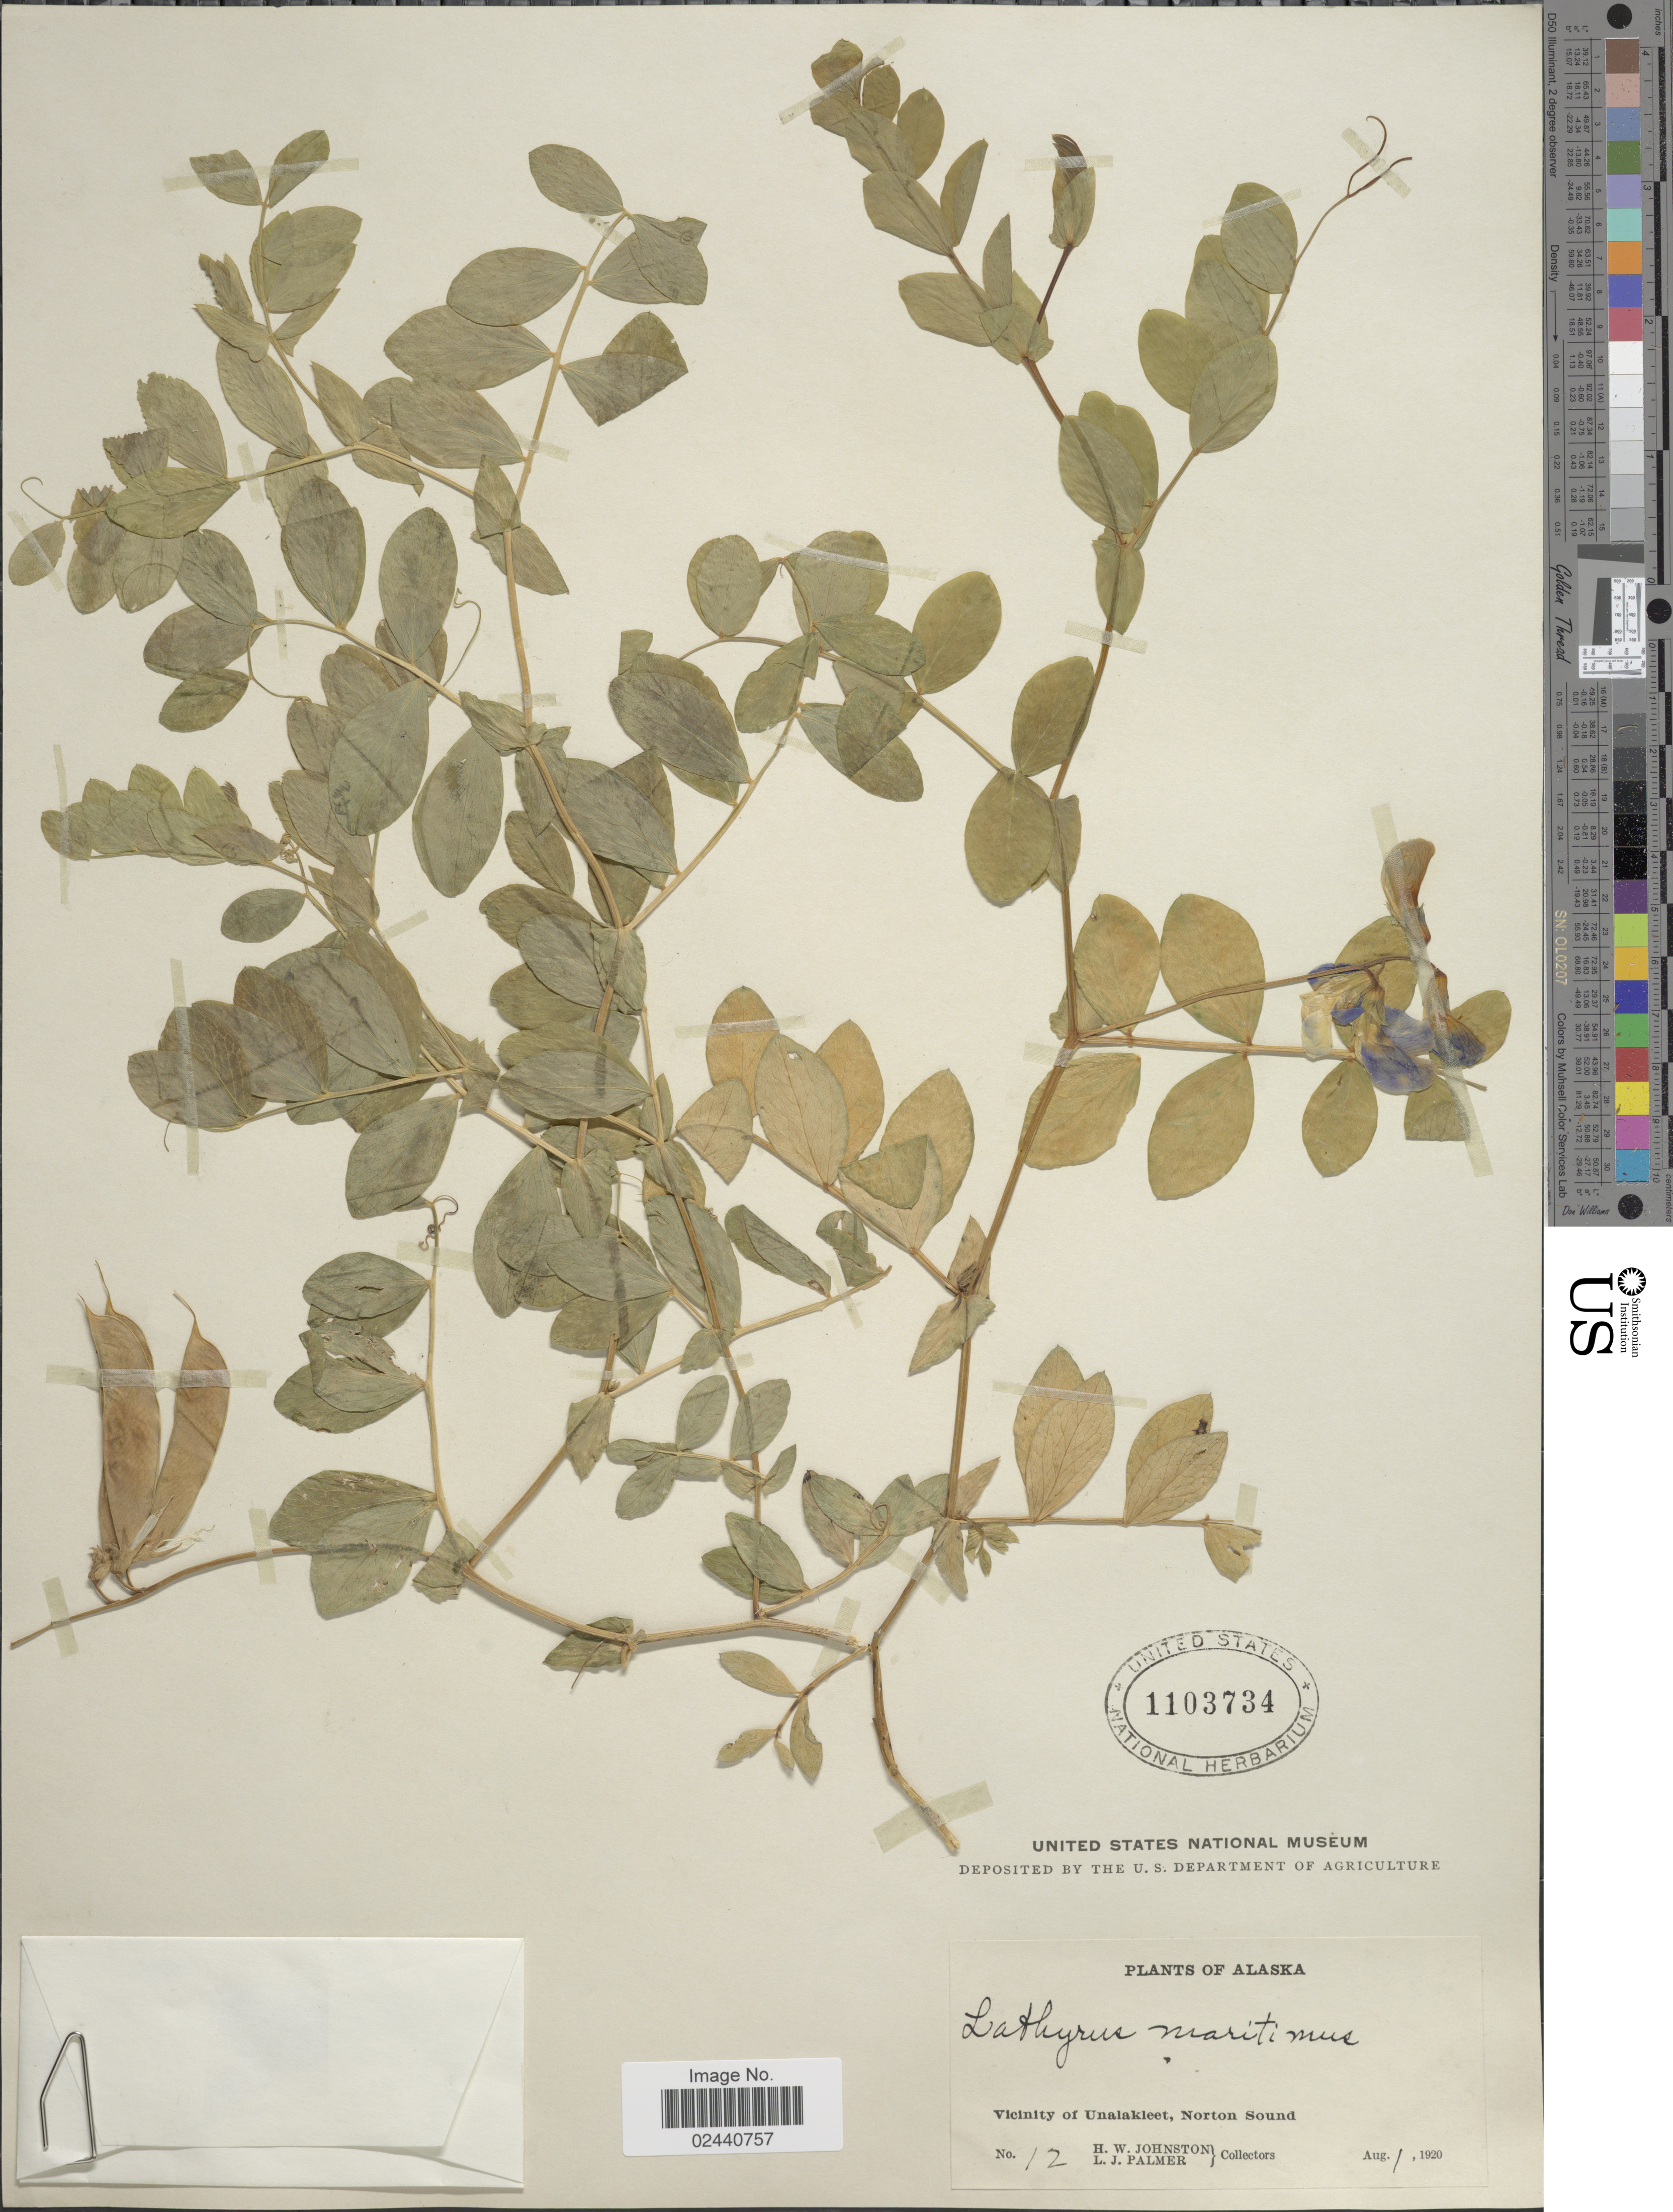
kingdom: Plantae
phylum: Tracheophyta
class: Magnoliopsida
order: Fabales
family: Fabaceae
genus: Lathyrus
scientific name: Lathyrus japonicus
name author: Willd.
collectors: H. W. Johnston & L. J. Palmer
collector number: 12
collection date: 1920-08-01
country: United States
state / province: Alaska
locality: Vicinity of Unalakleet, Norton Sound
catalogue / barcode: US 1103734